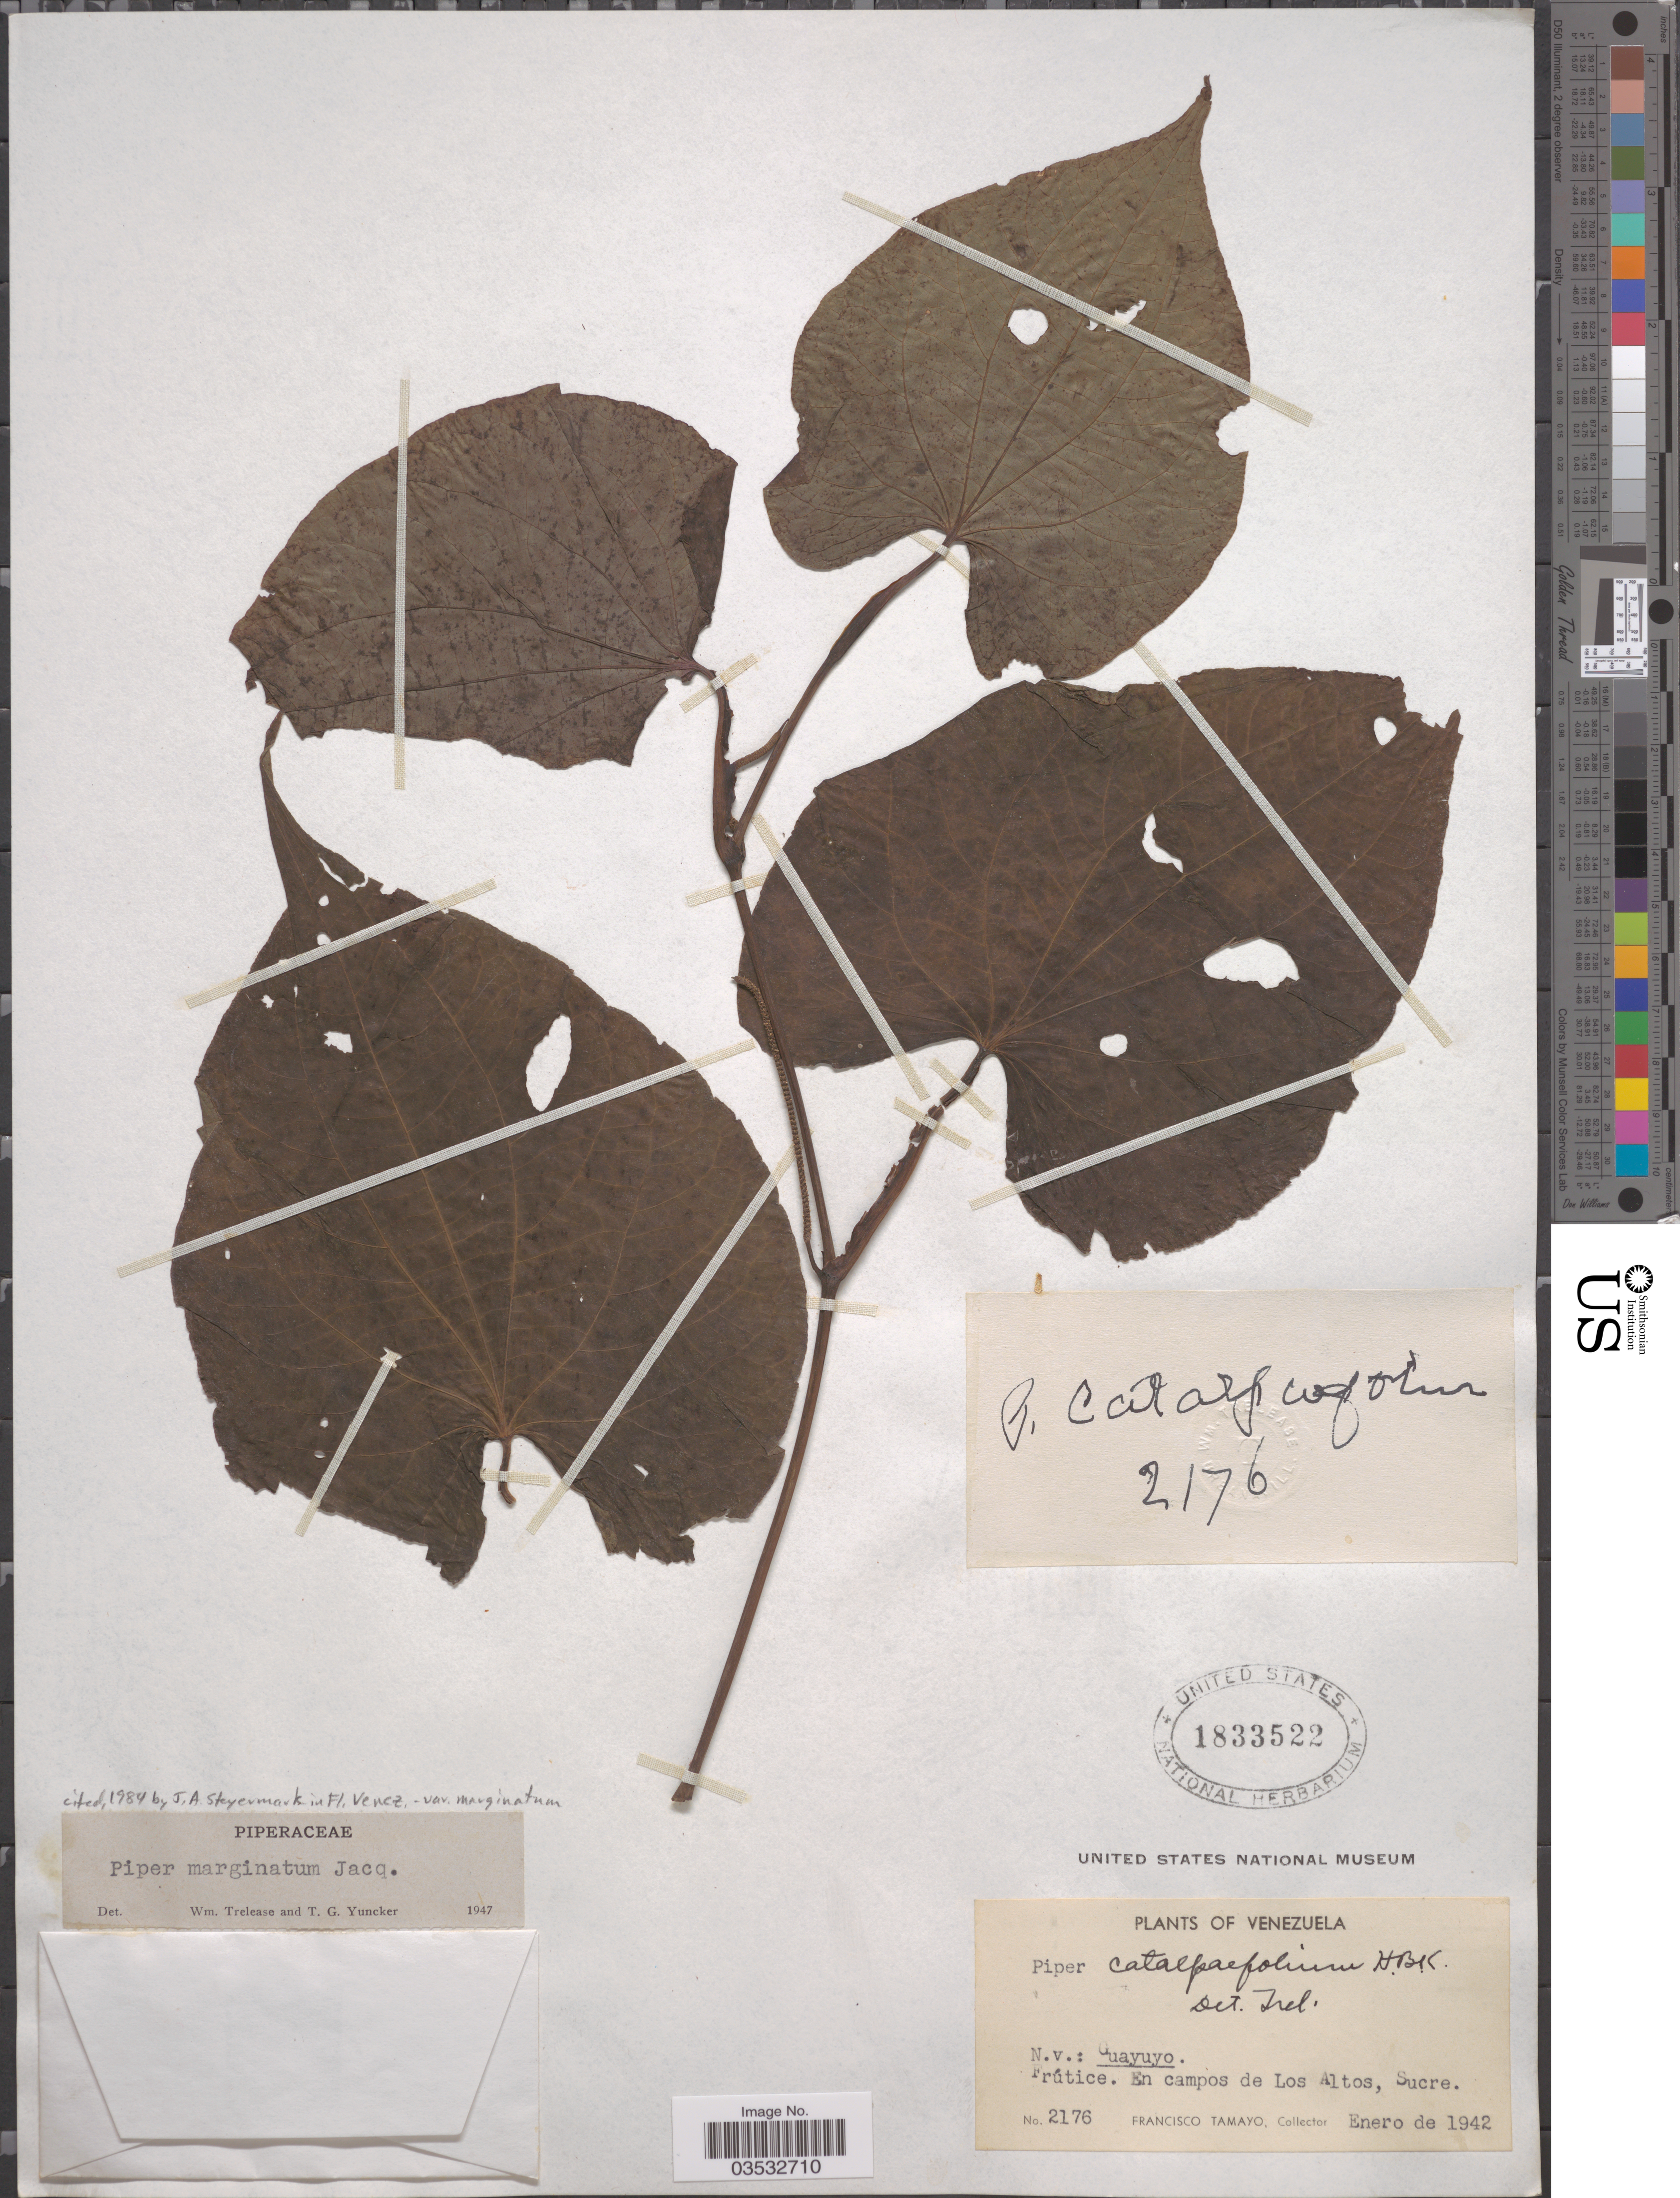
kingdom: Plantae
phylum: Tracheophyta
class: Magnoliopsida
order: Piperales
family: Piperaceae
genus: Piper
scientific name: Piper marginatum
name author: Jacq.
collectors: F. Tamayo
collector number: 2176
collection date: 1942-01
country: Venezuela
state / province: Sucre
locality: N.v.: Guayuyo. En campos de Los Altos.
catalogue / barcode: US 1833522